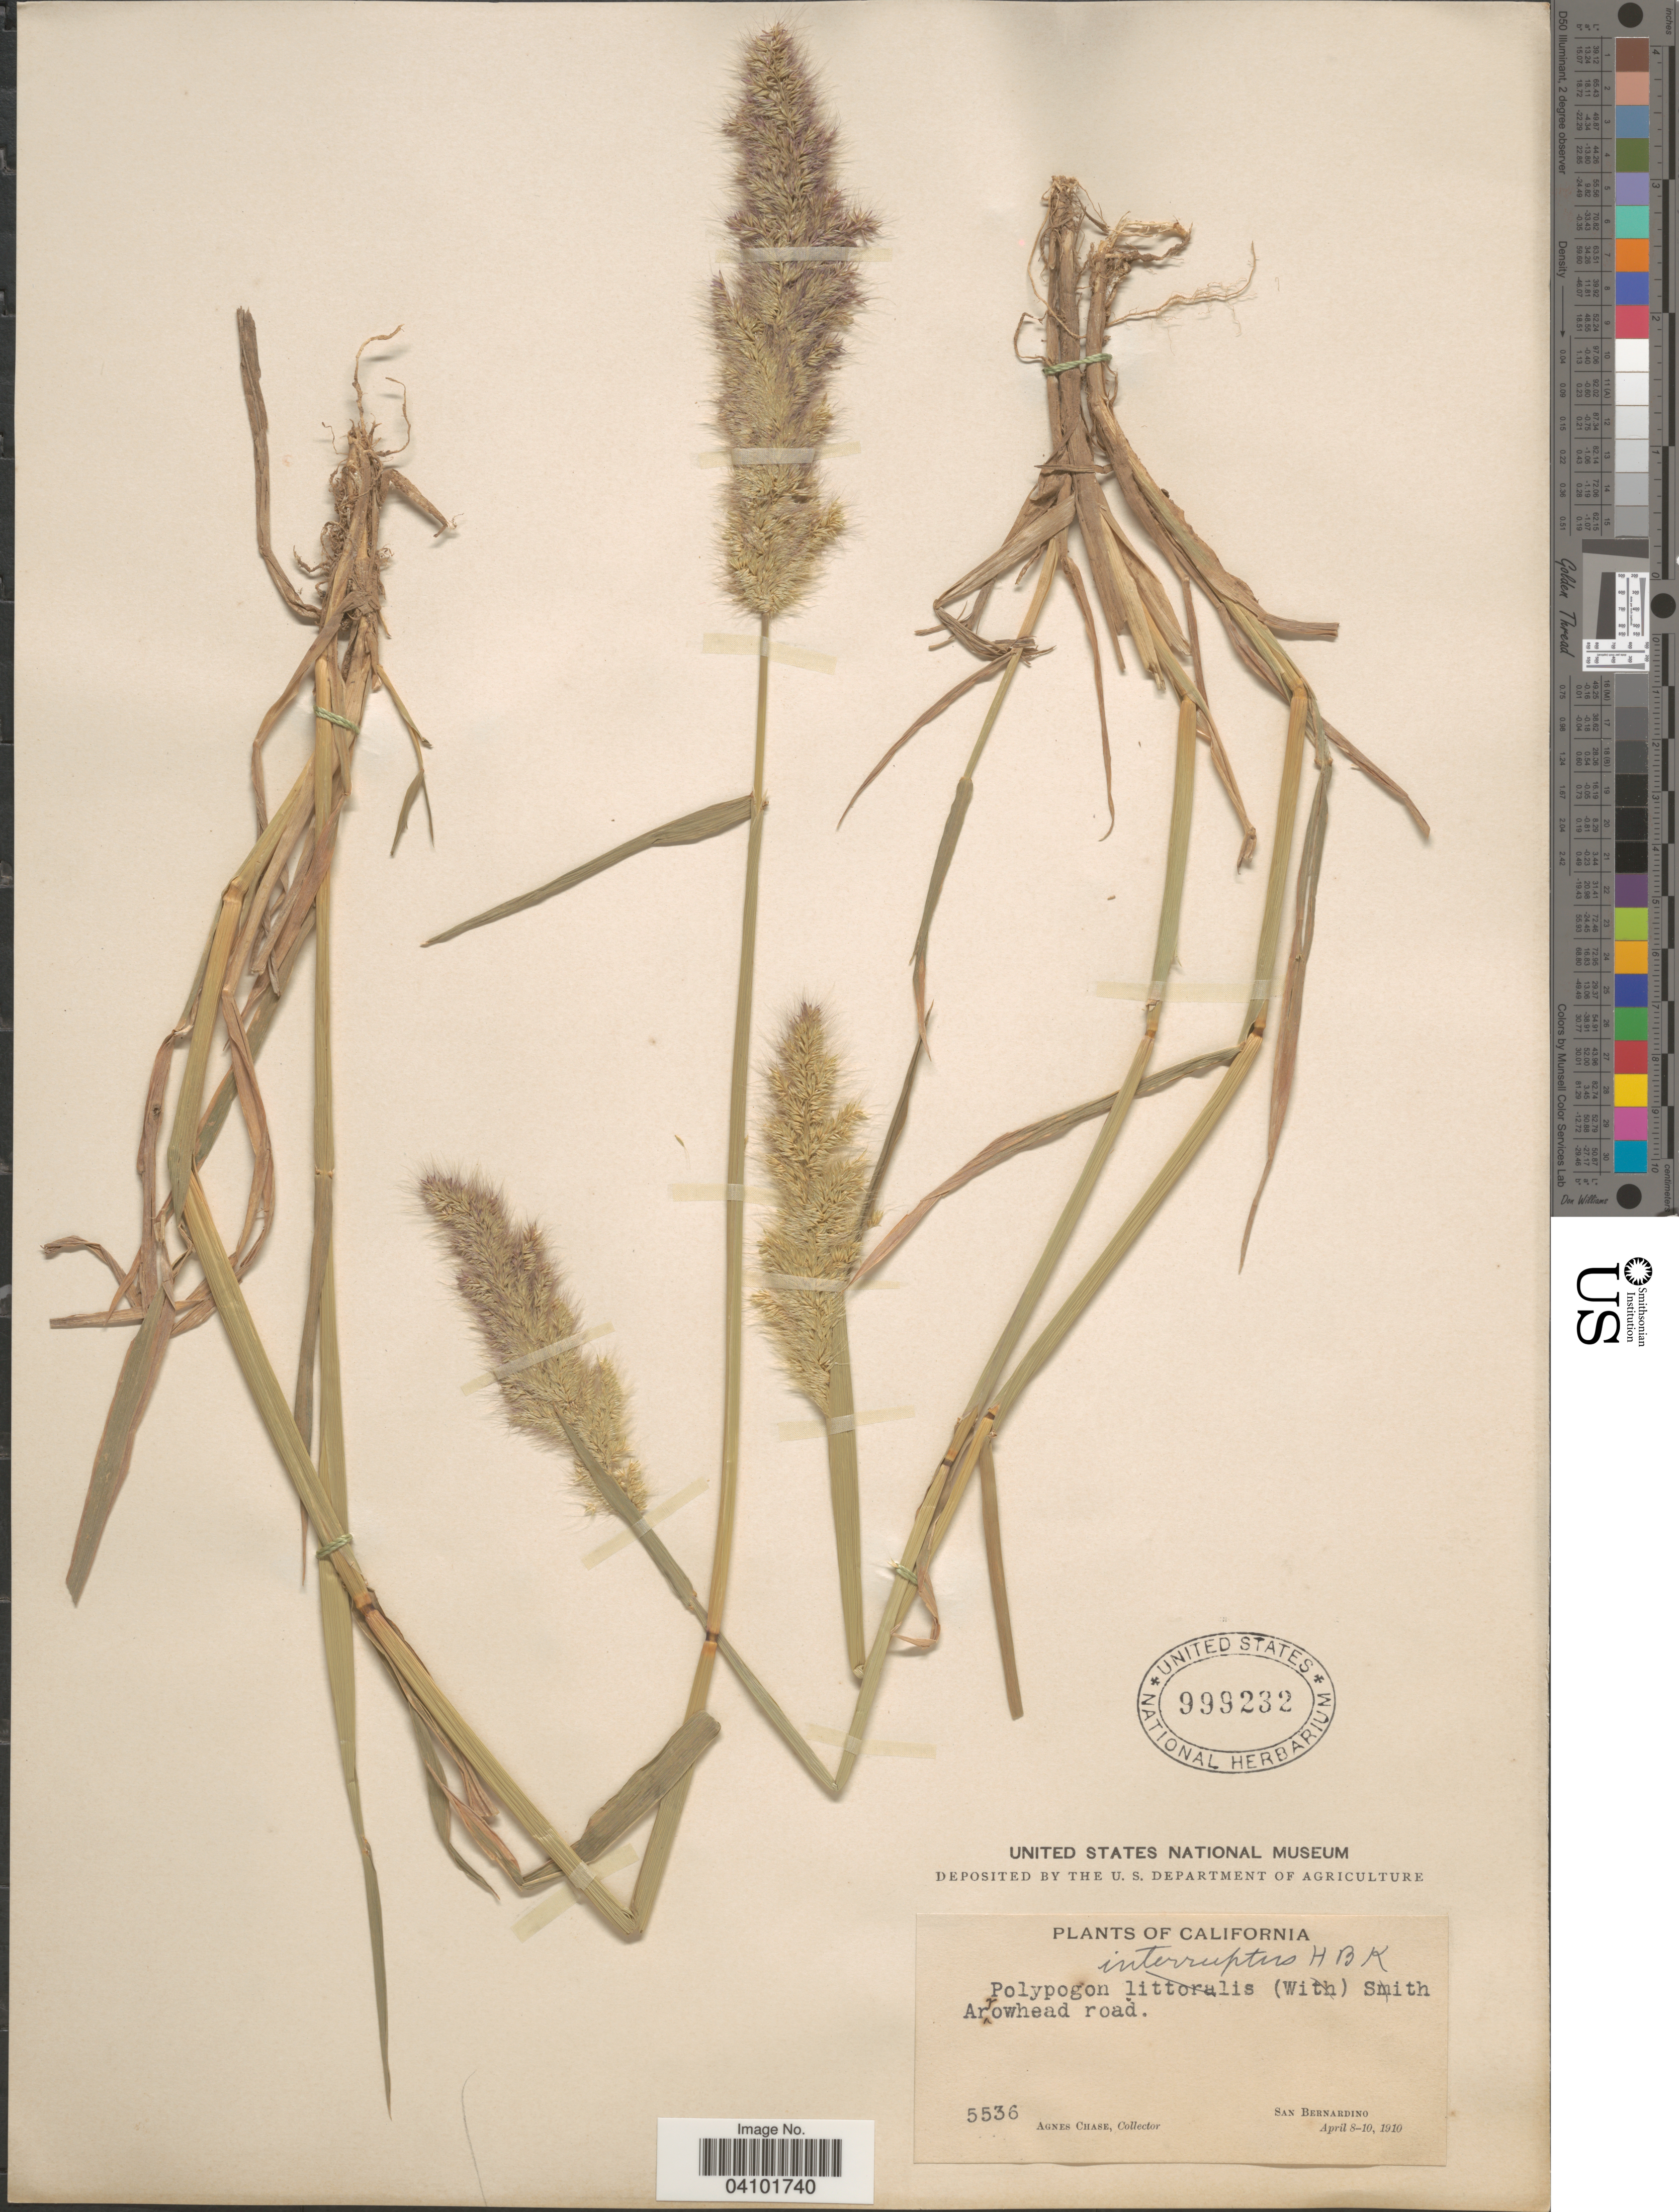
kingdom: Plantae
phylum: Tracheophyta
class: Liliopsida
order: Poales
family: Poaceae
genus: Polypogon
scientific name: Polypogon australis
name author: Brongn.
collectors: A. Chase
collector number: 5536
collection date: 1910-04-08/1910-04-10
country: United States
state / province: California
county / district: San Bernardino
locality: Arrowhead road. San Bernardino.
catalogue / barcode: US 999232